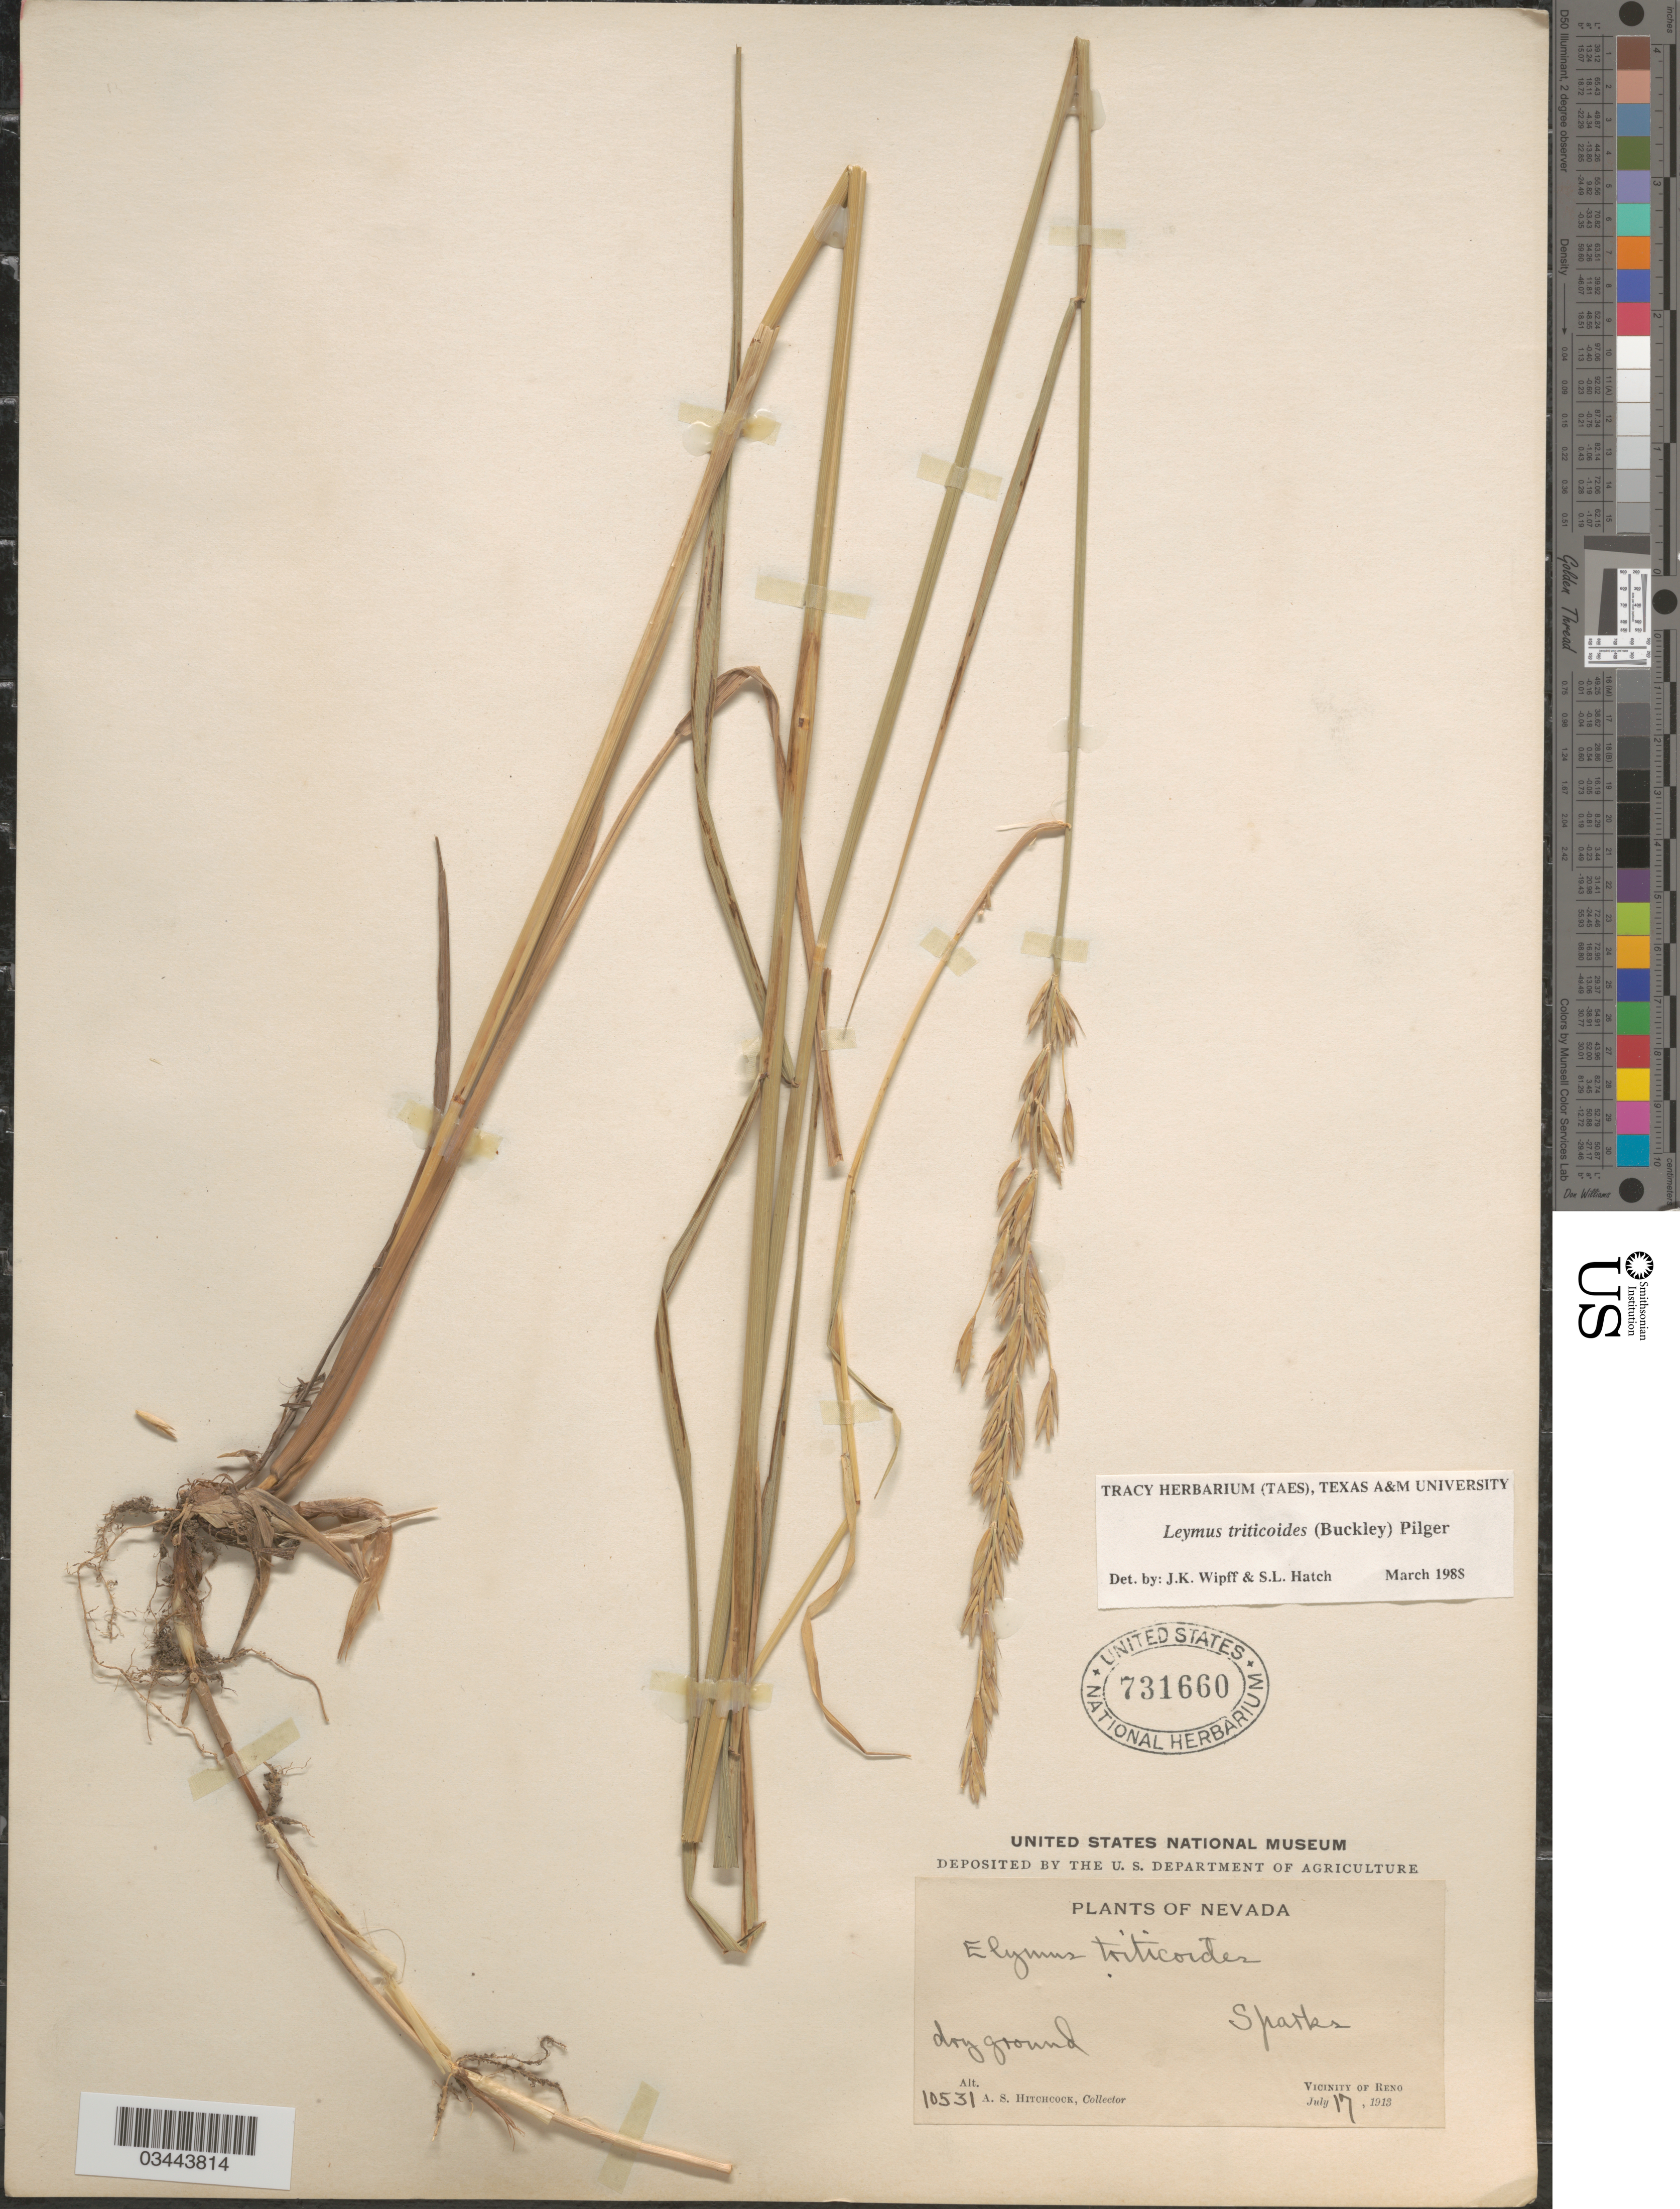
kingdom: Plantae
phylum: Tracheophyta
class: Liliopsida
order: Poales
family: Poaceae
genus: Leymus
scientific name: Leymus triticoides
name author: (Buckley) Pilg.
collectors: A. S. Hitchcock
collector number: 10531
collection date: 1913-07-17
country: United States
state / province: Nevada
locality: Sparks. Dry ground. Vicinity of Reno.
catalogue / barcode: US 731660